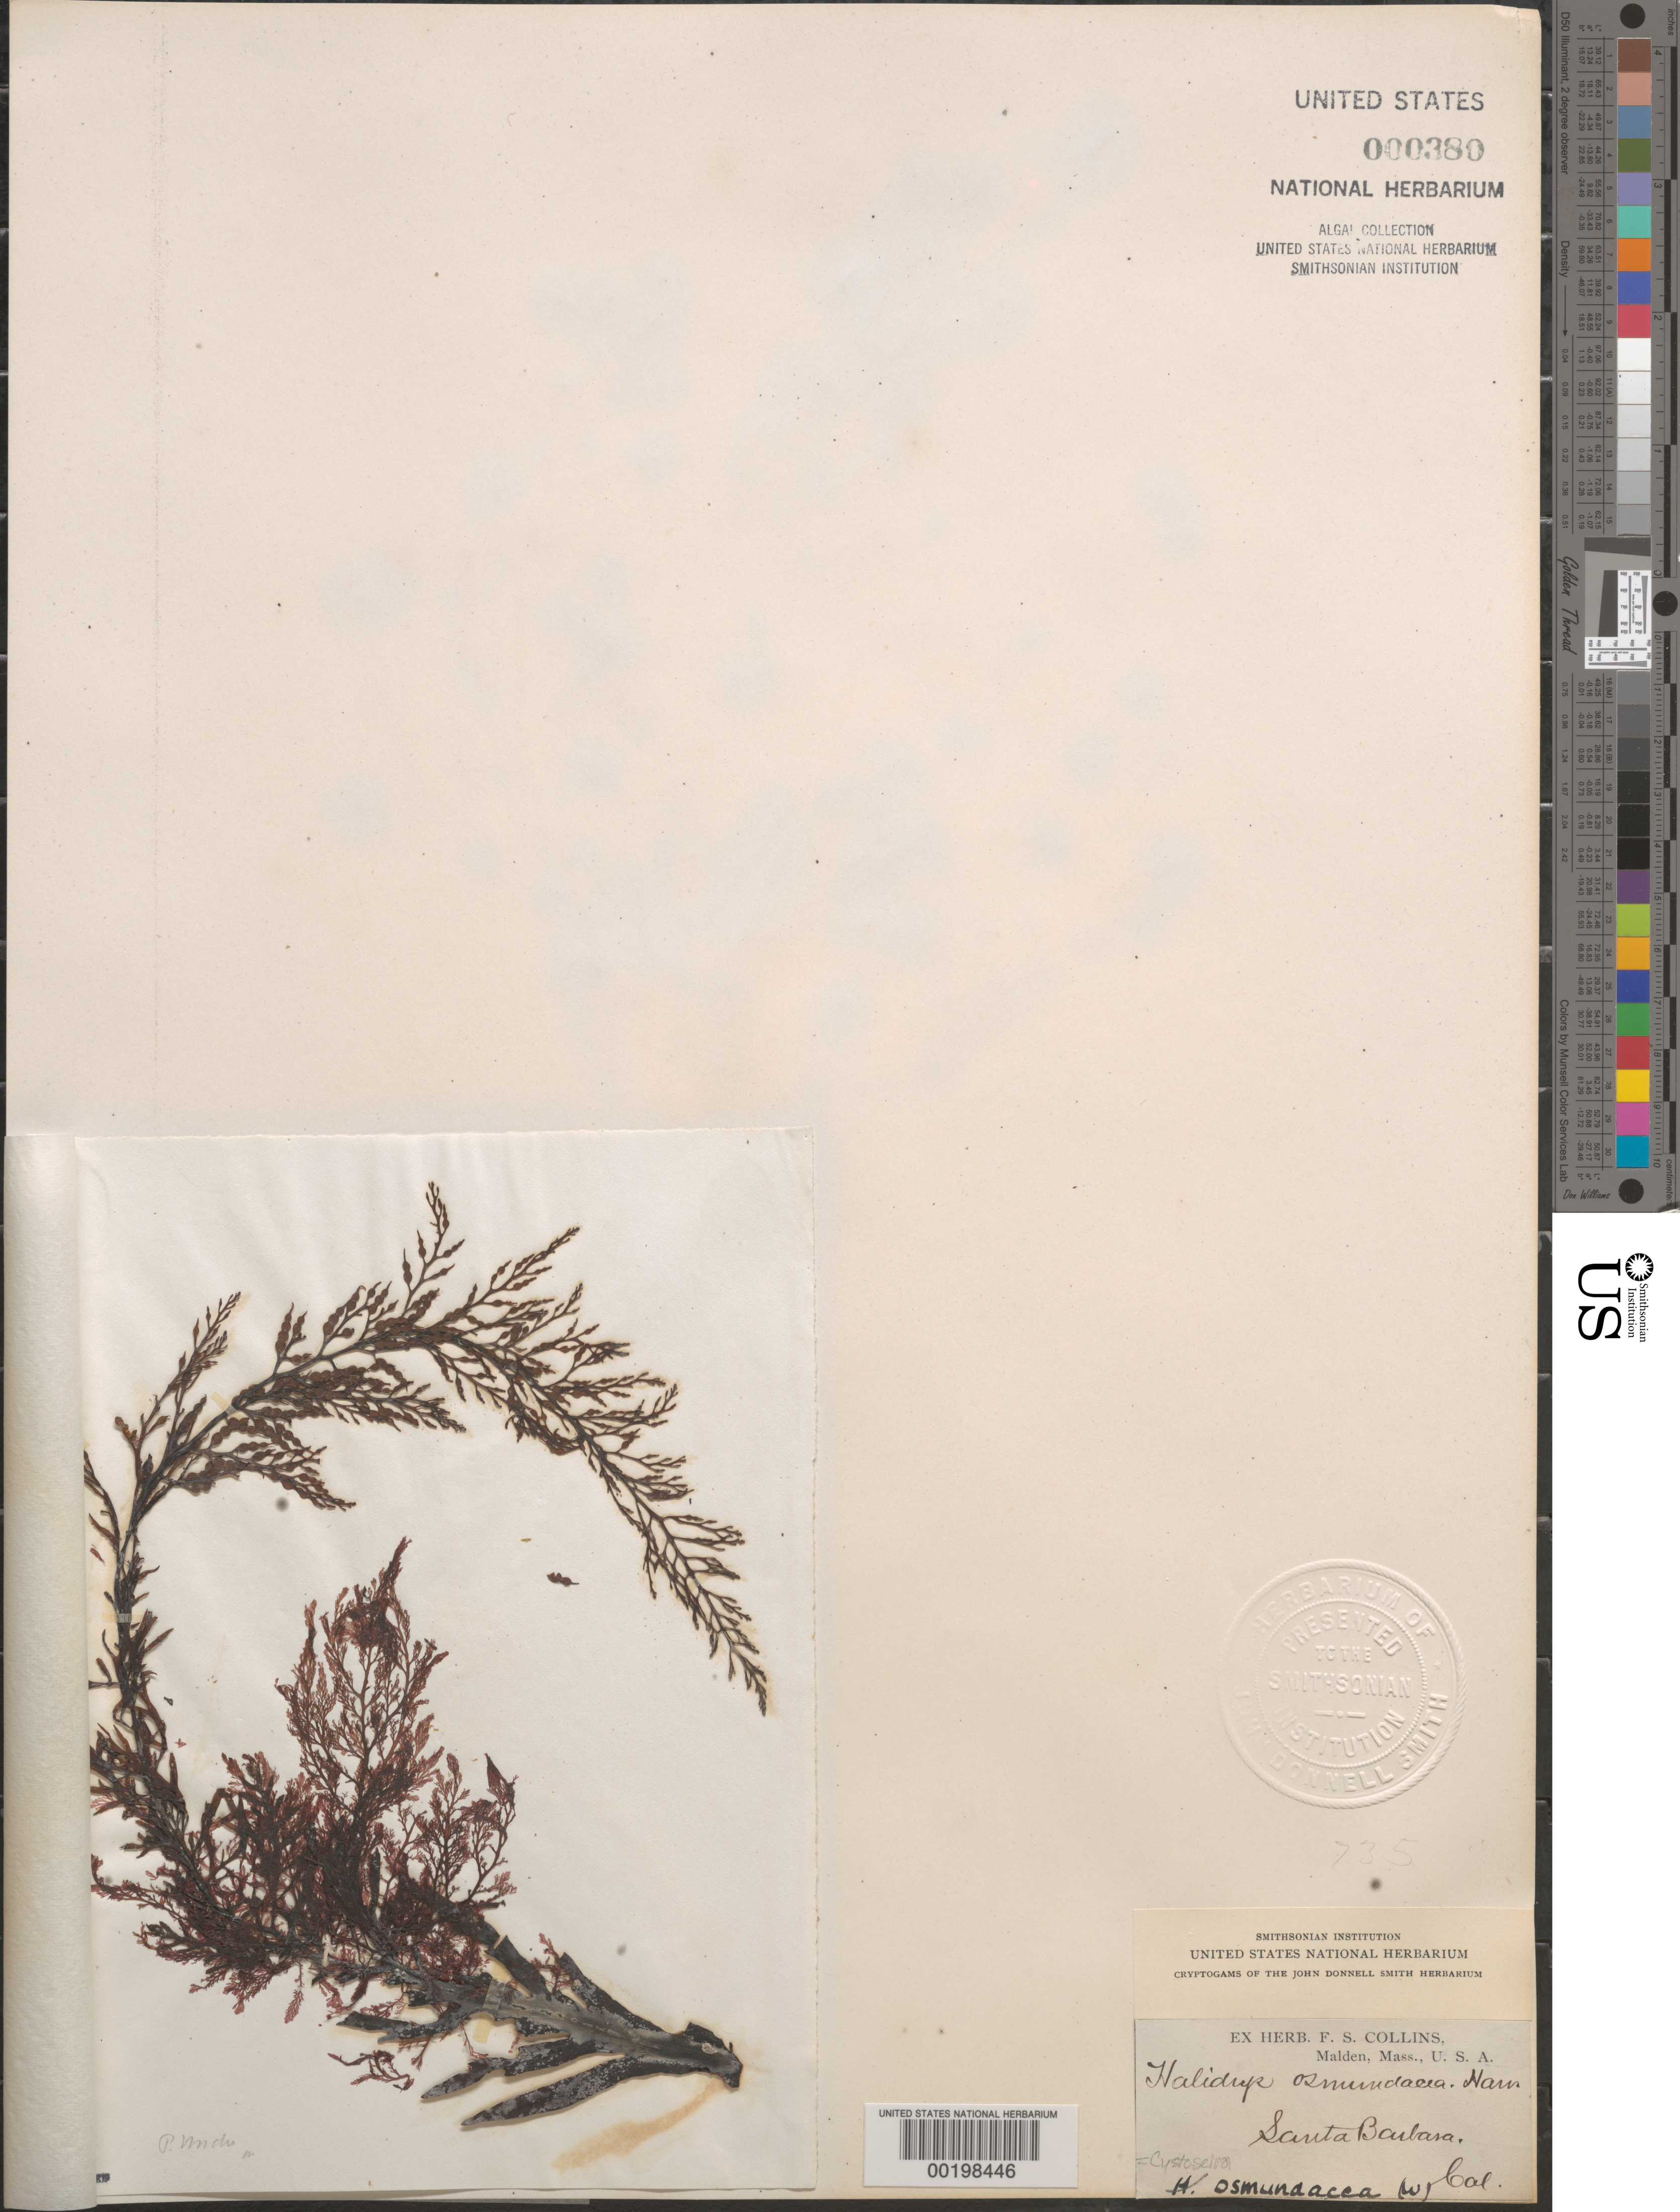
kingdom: Chromista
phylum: Ochrophyta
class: Phaeophyceae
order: Fucales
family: Sargassaceae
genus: Cystoseira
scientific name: Cystoseira osmundacea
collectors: F. Collins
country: United States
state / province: California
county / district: Santa Barbara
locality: Santa Barbara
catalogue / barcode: US 380